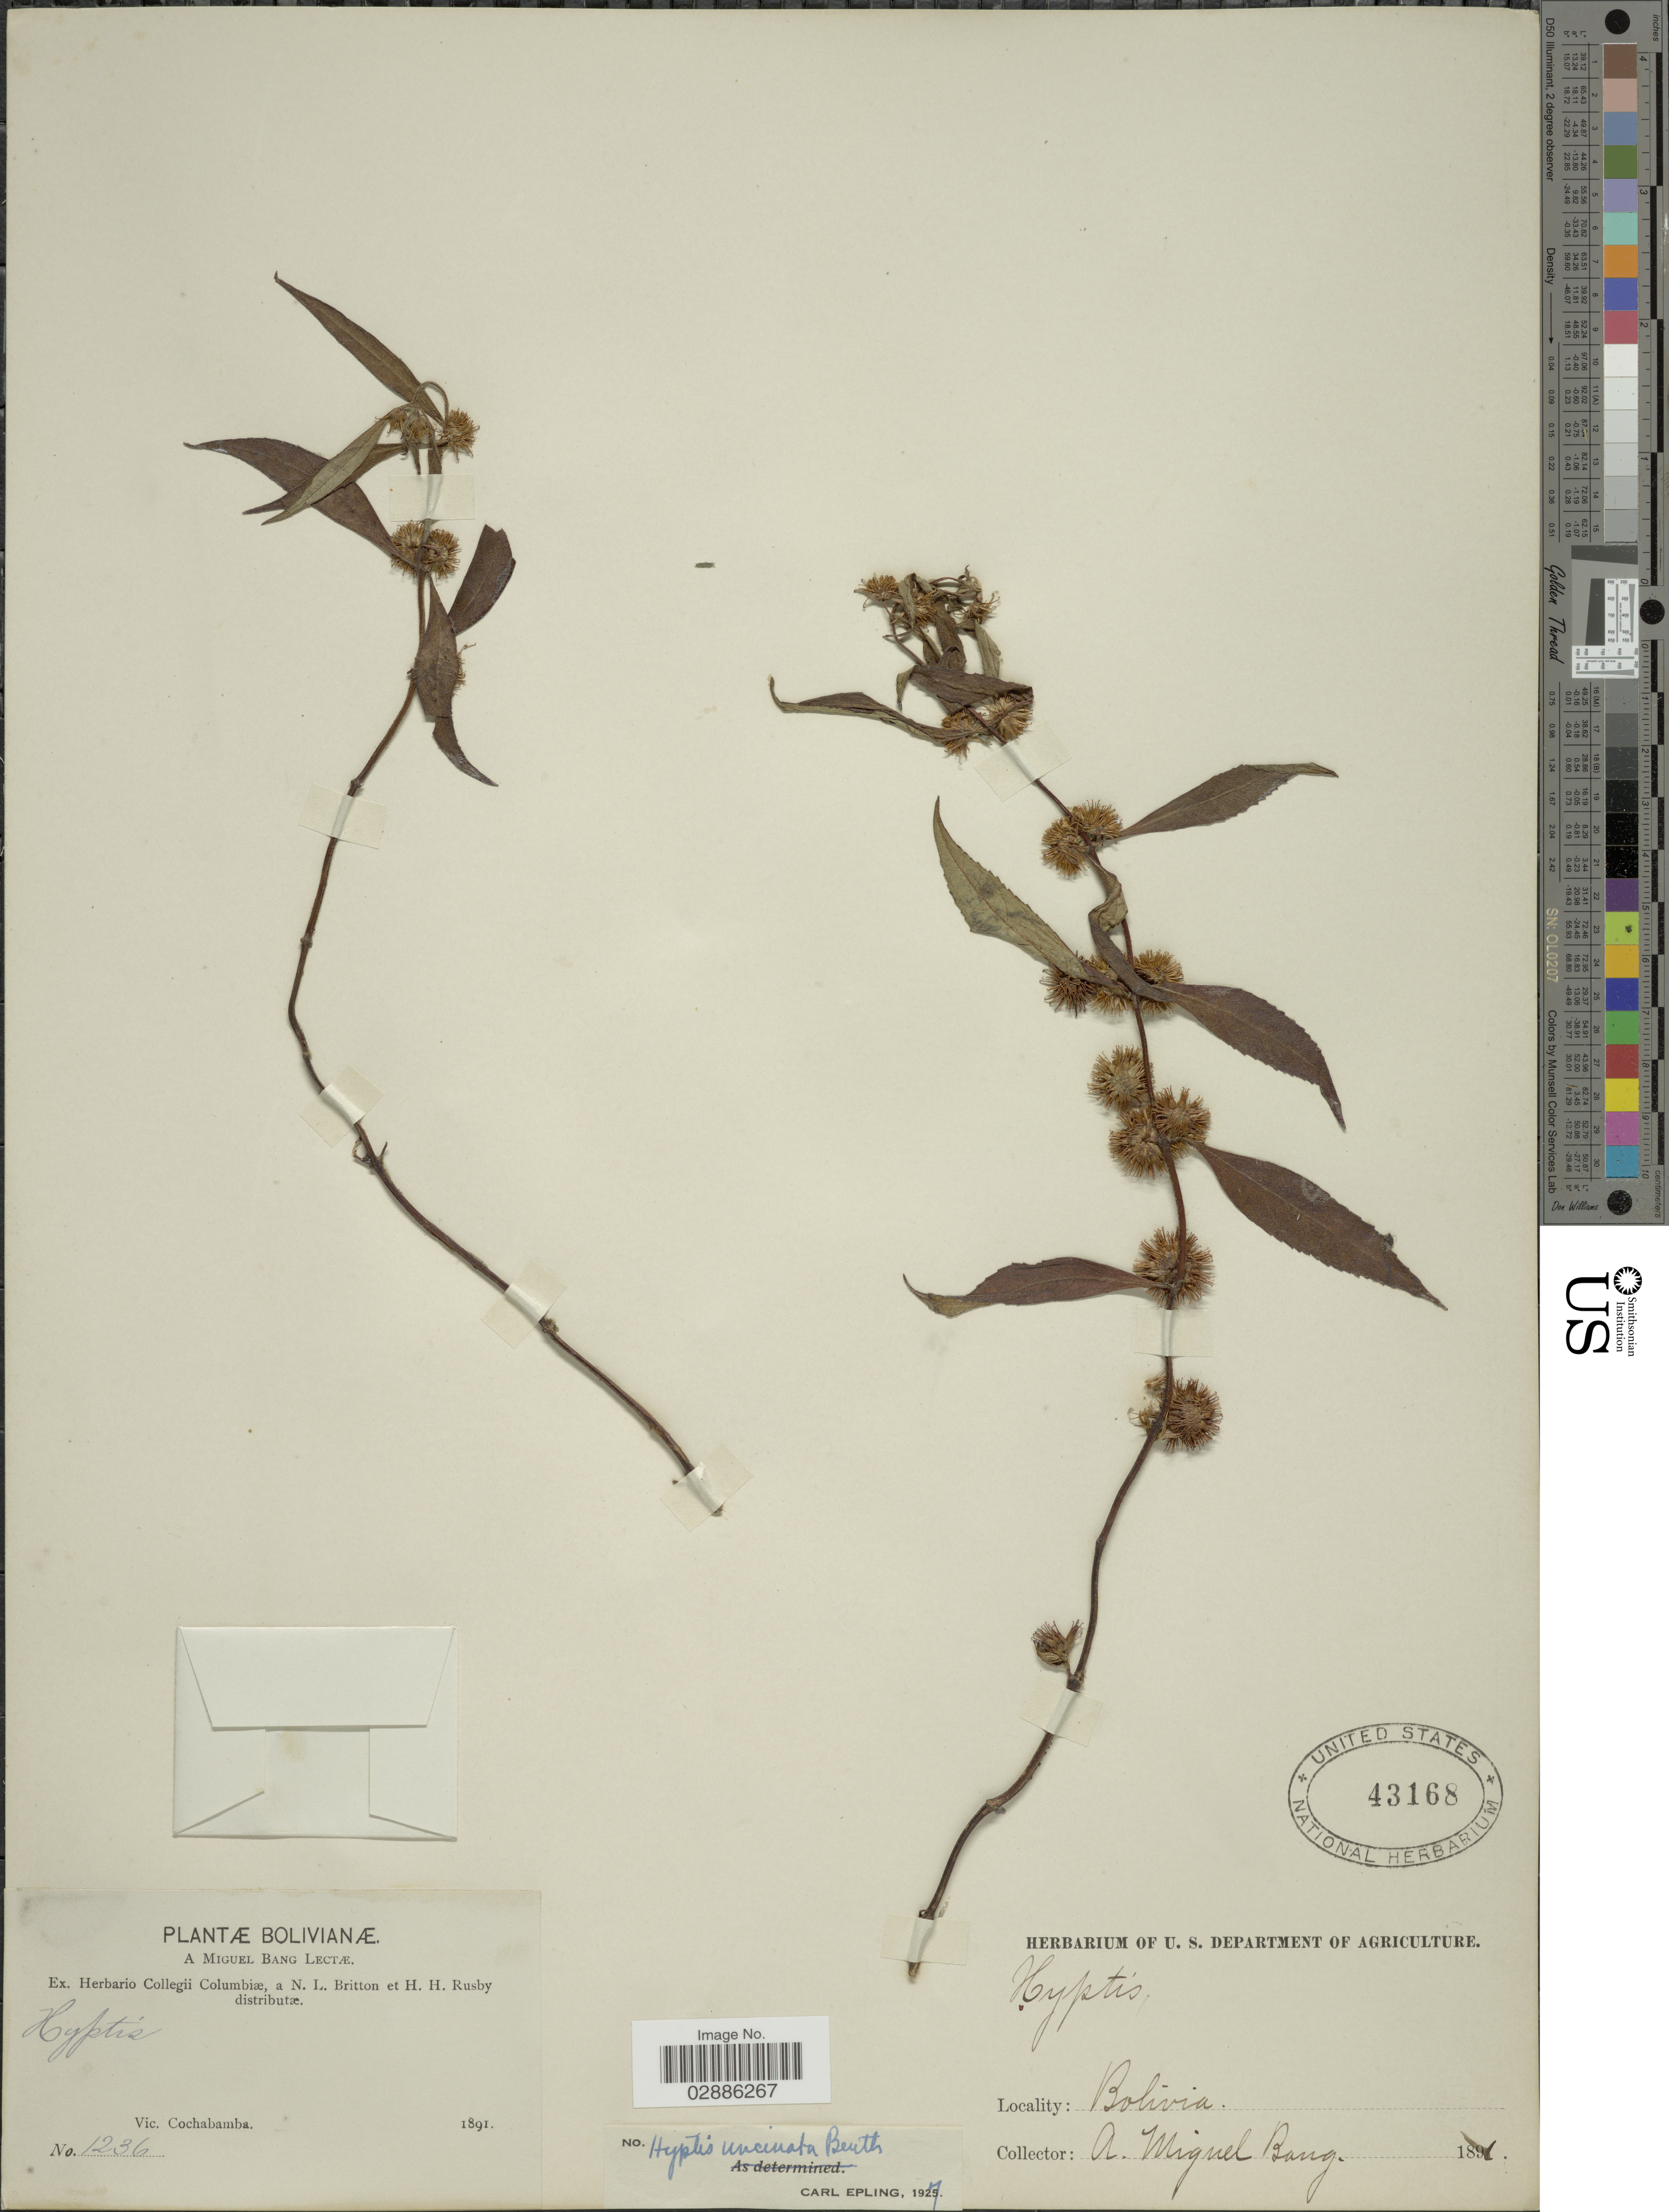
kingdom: Plantae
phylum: Tracheophyta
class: Magnoliopsida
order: Lamiales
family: Lamiaceae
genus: Hyptis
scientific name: Hyptis uncinata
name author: Benth.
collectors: M. Bang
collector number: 1236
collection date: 1891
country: Bolivia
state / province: Cochabamba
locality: Vic. Cochabamba.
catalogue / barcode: US 43168